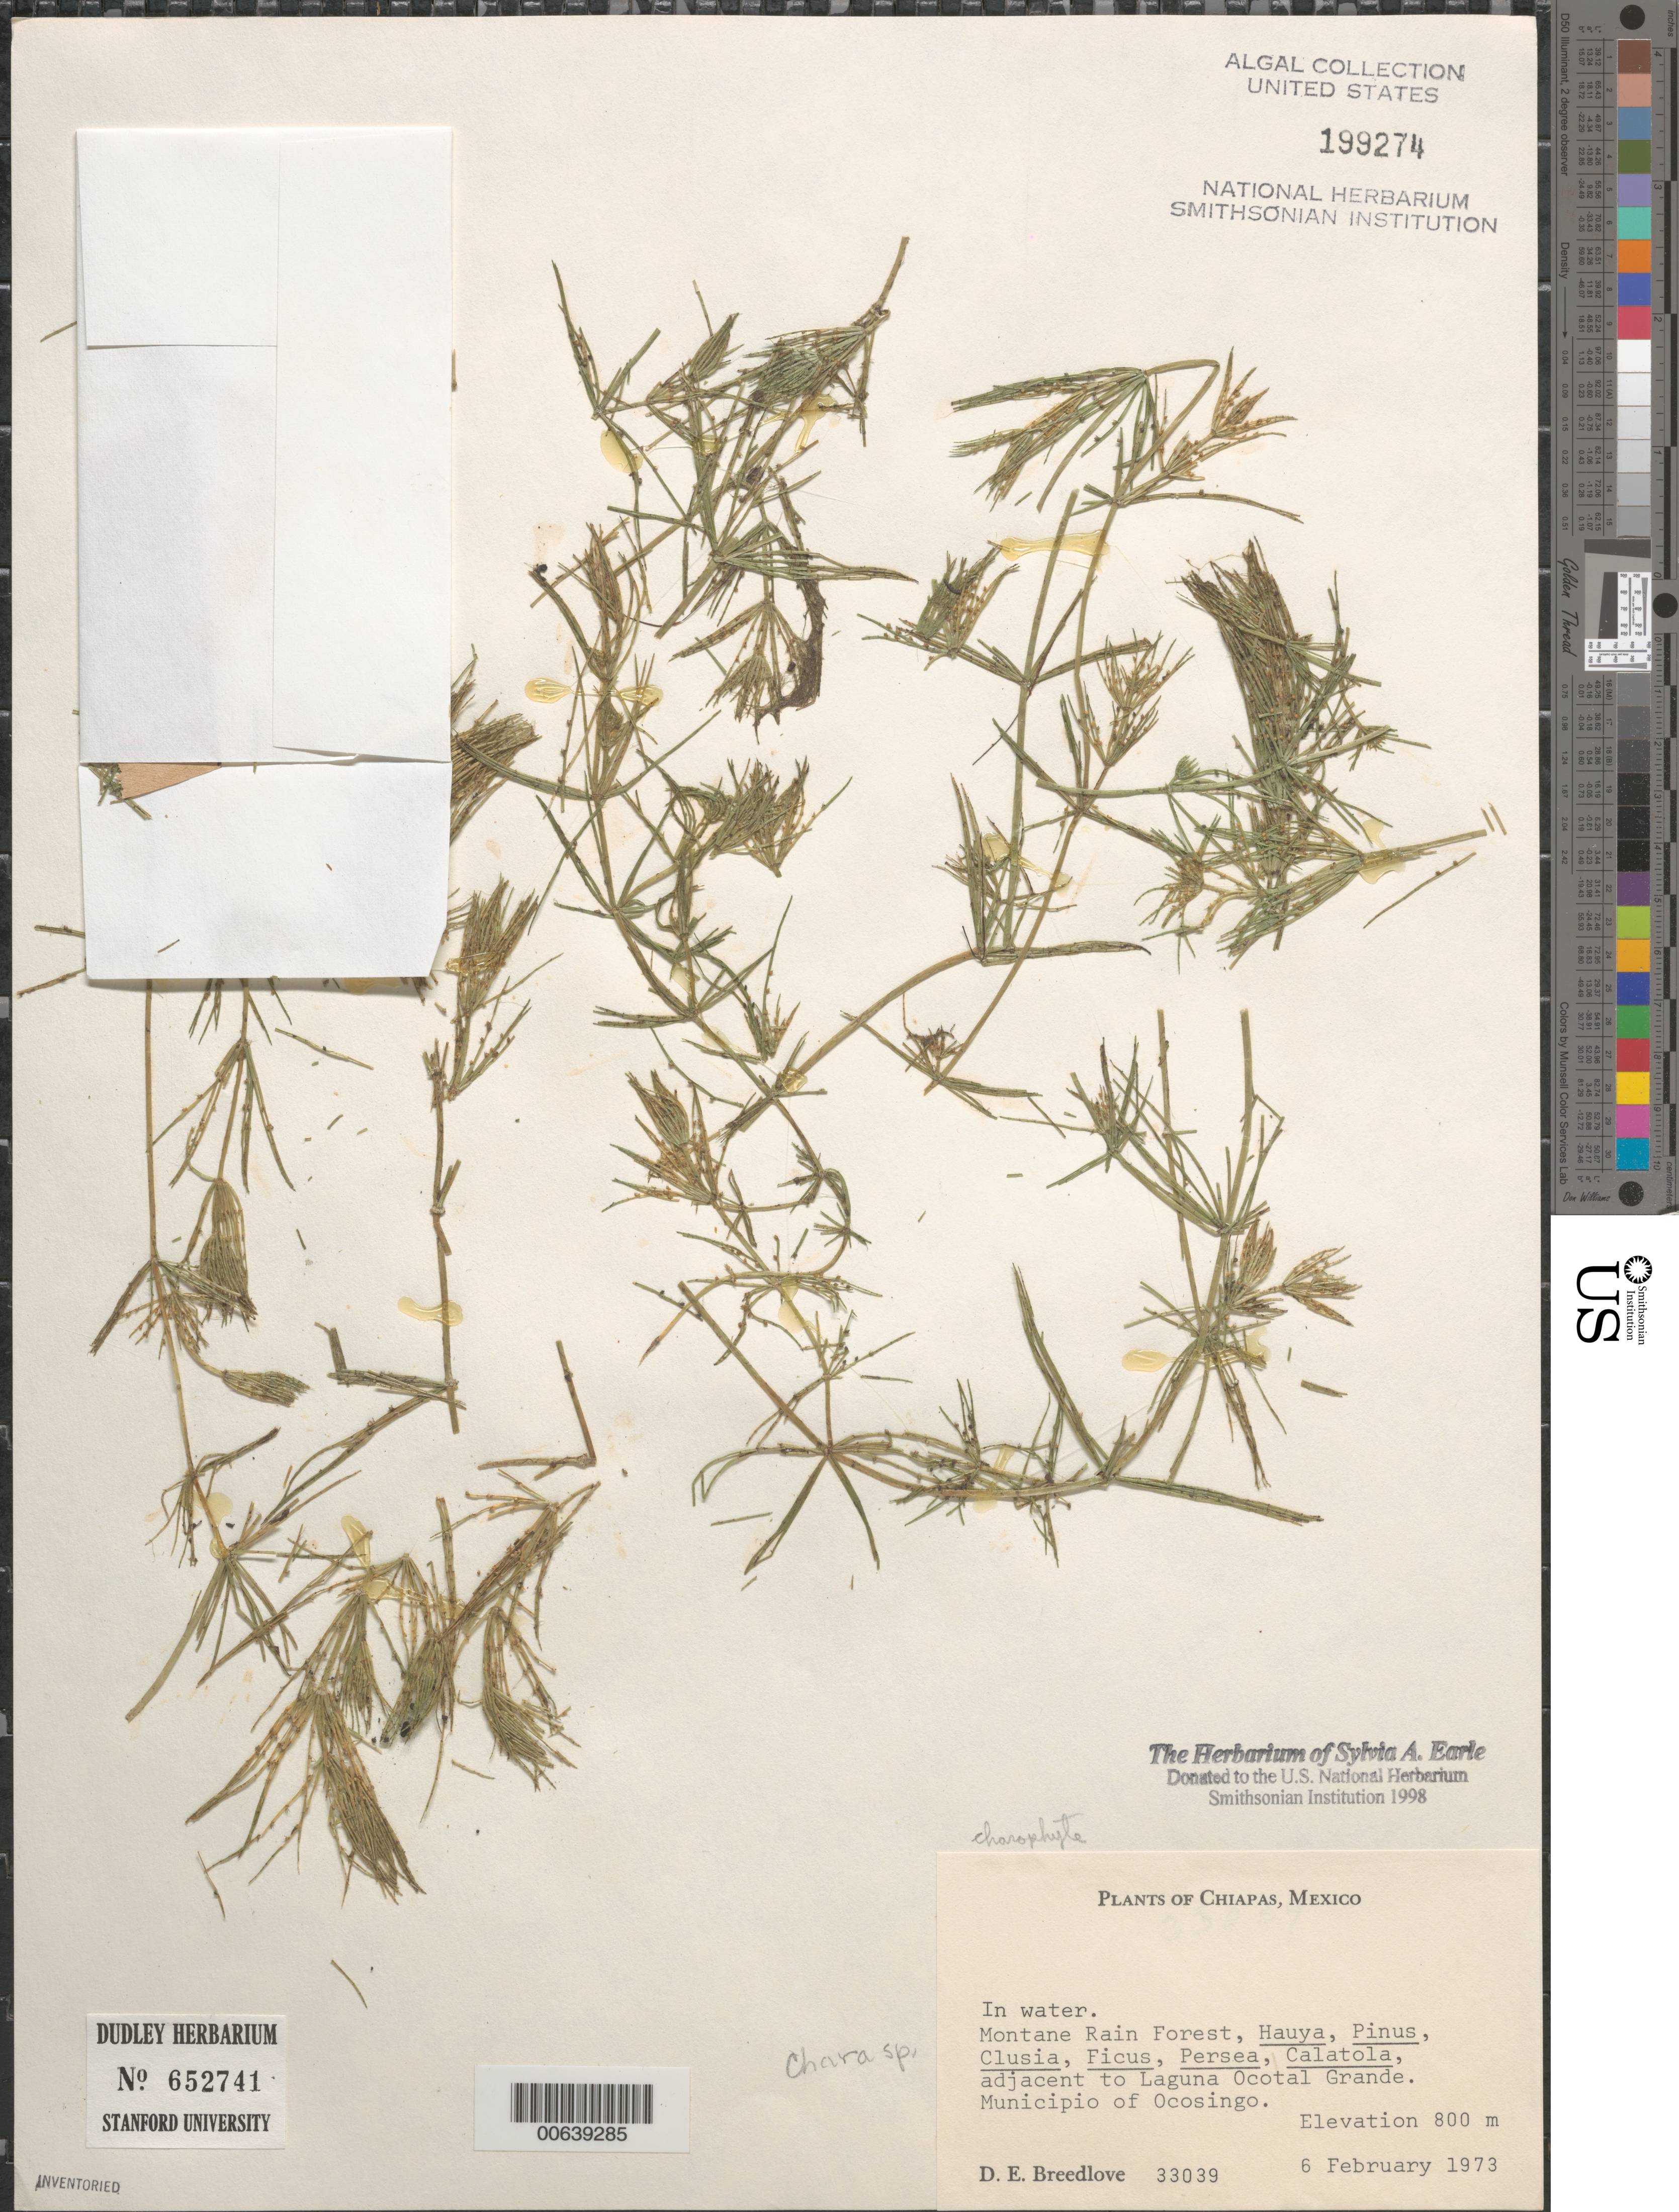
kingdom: Plantae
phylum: Charophyta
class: Charophyceae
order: Charales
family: Characeae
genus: Chara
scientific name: Chara sp.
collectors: D. E. Breedlove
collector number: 33039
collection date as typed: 06 Feb 1973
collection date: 1973-02-06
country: Mexico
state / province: Chiapas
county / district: Ocosingo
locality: Municipio of Ocosingo, by Laguna Ocotal Grande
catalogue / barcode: US 199274